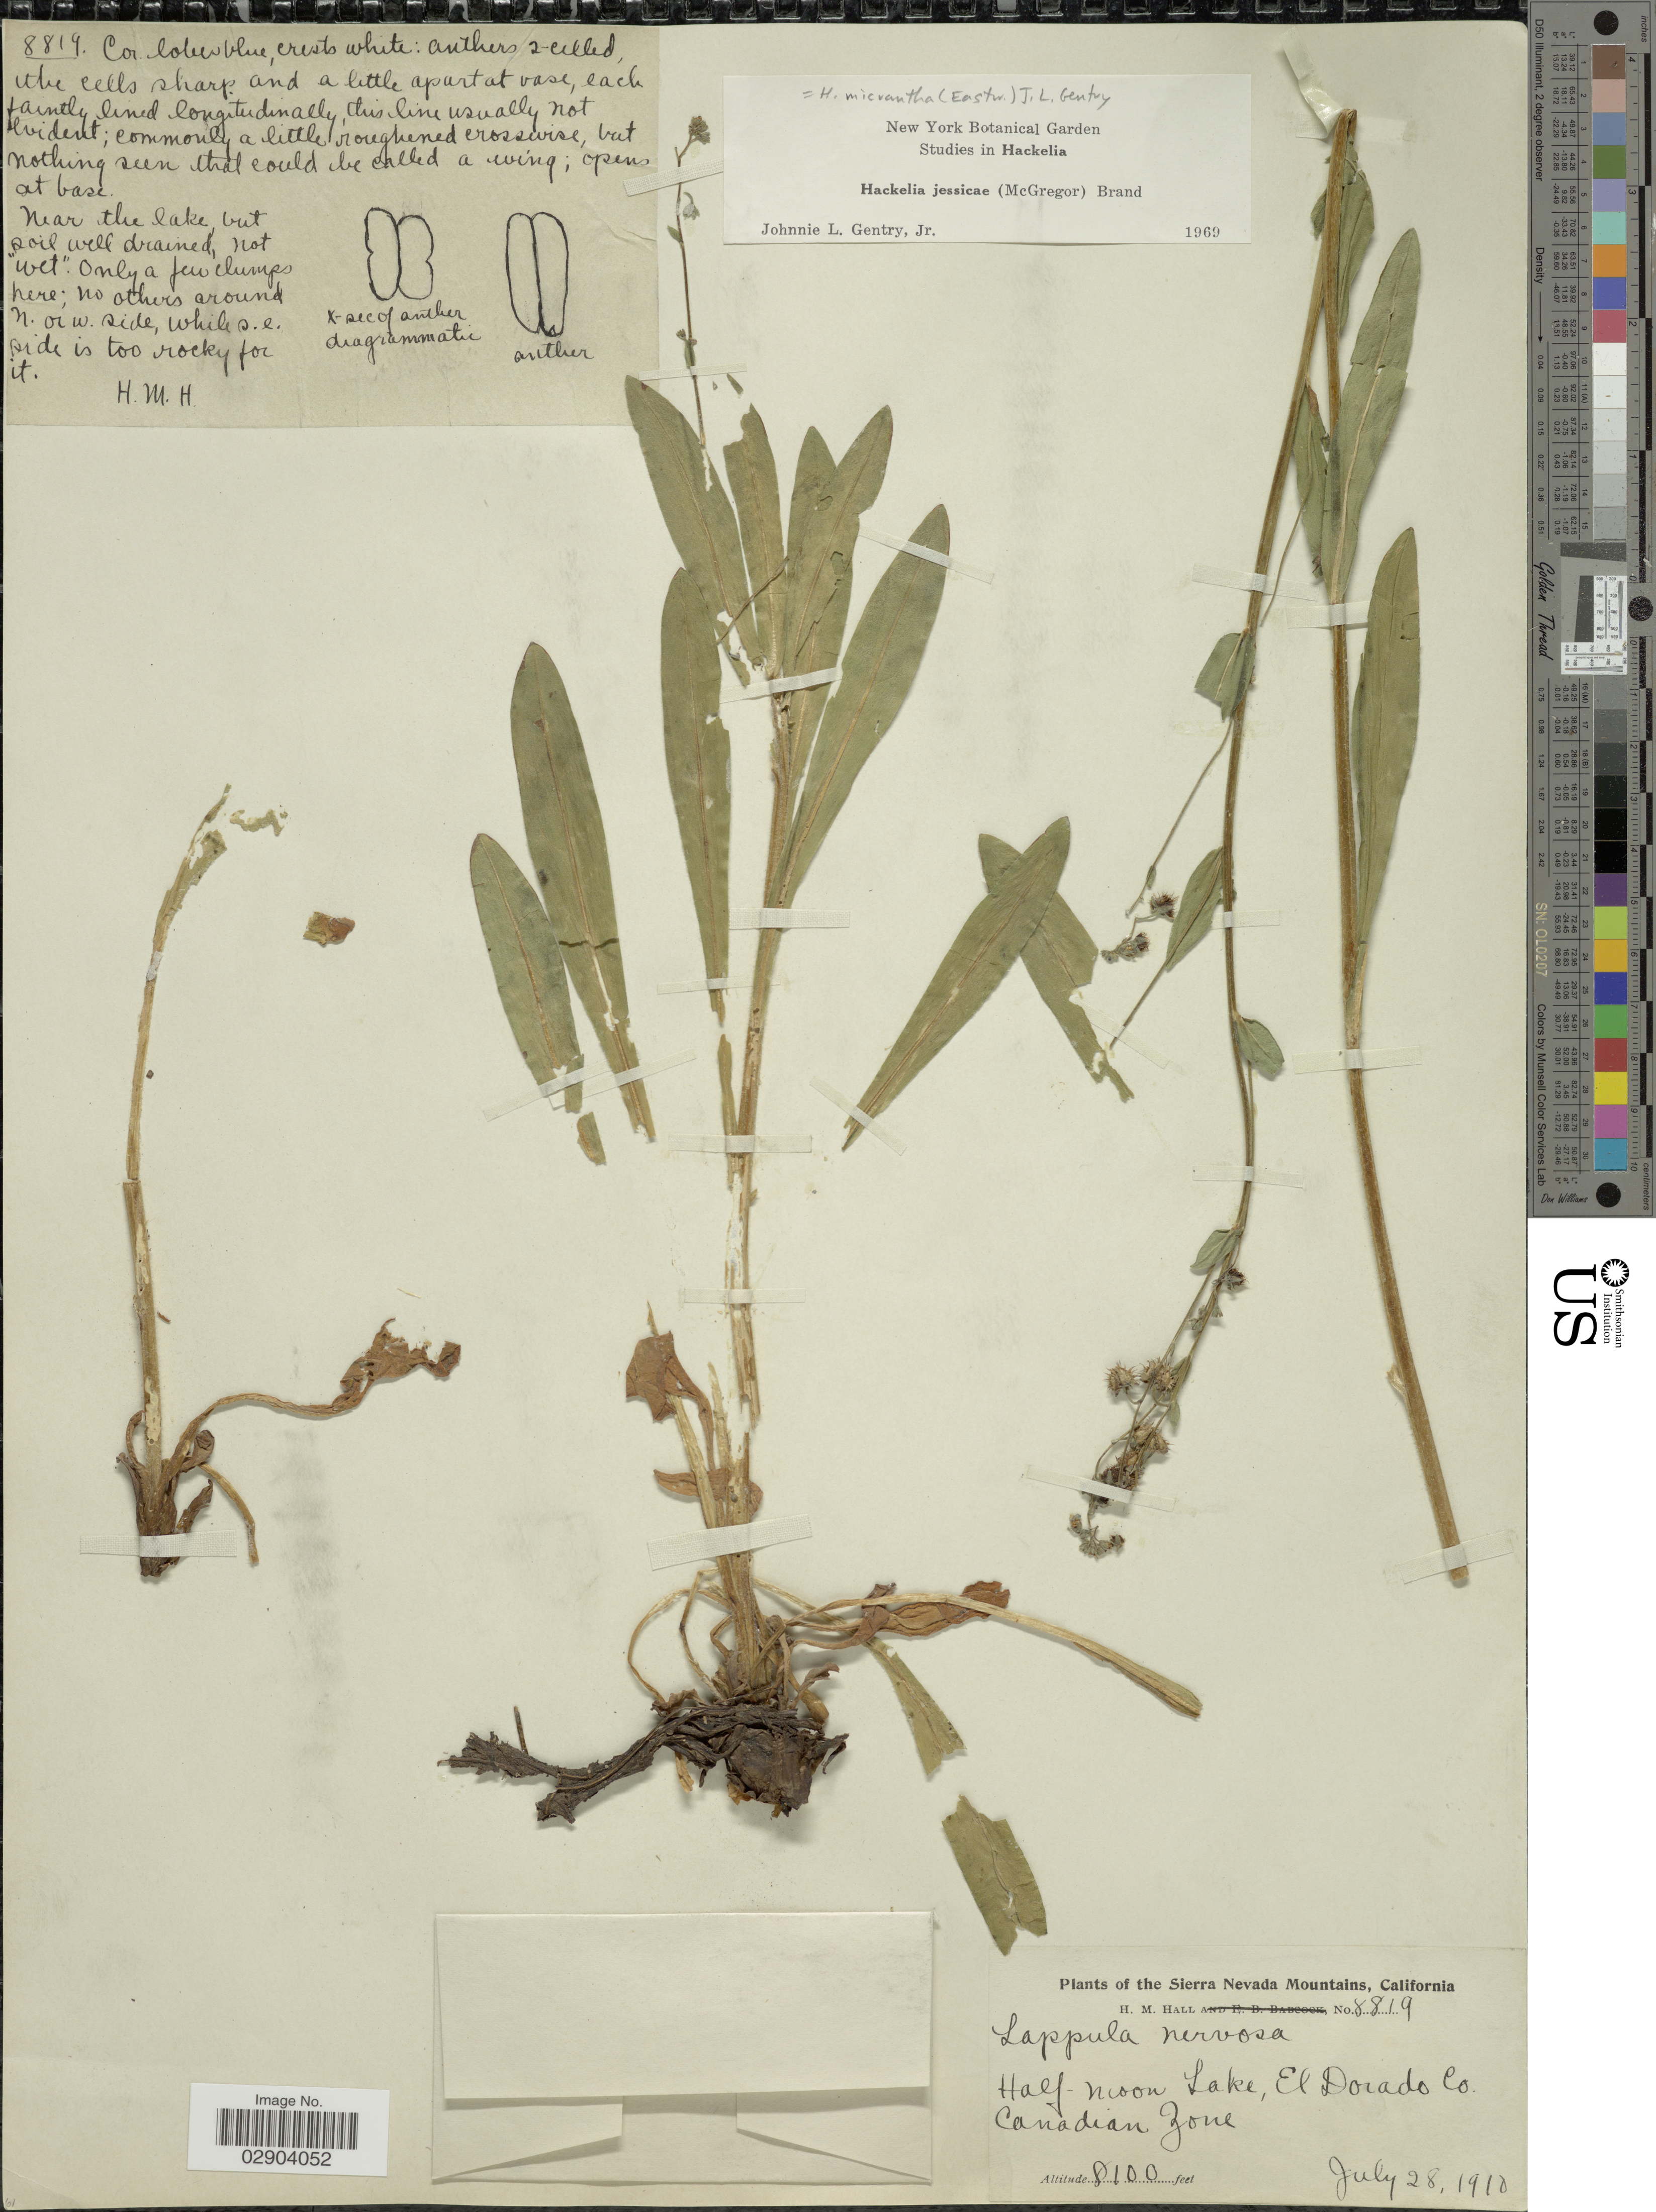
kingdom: Plantae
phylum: Tracheophyta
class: Magnoliopsida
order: Boraginales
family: Boraginaceae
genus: Hackelia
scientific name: Hackelia micrantha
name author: (Eastw.) J.L. Gentry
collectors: H. M. Hall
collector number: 8819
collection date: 1910-07-28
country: United States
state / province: California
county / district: El Dorado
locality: The Sierra Nevada Mountains. Half Moon Lake, El Dorado Co. Canandian Zone.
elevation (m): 2469